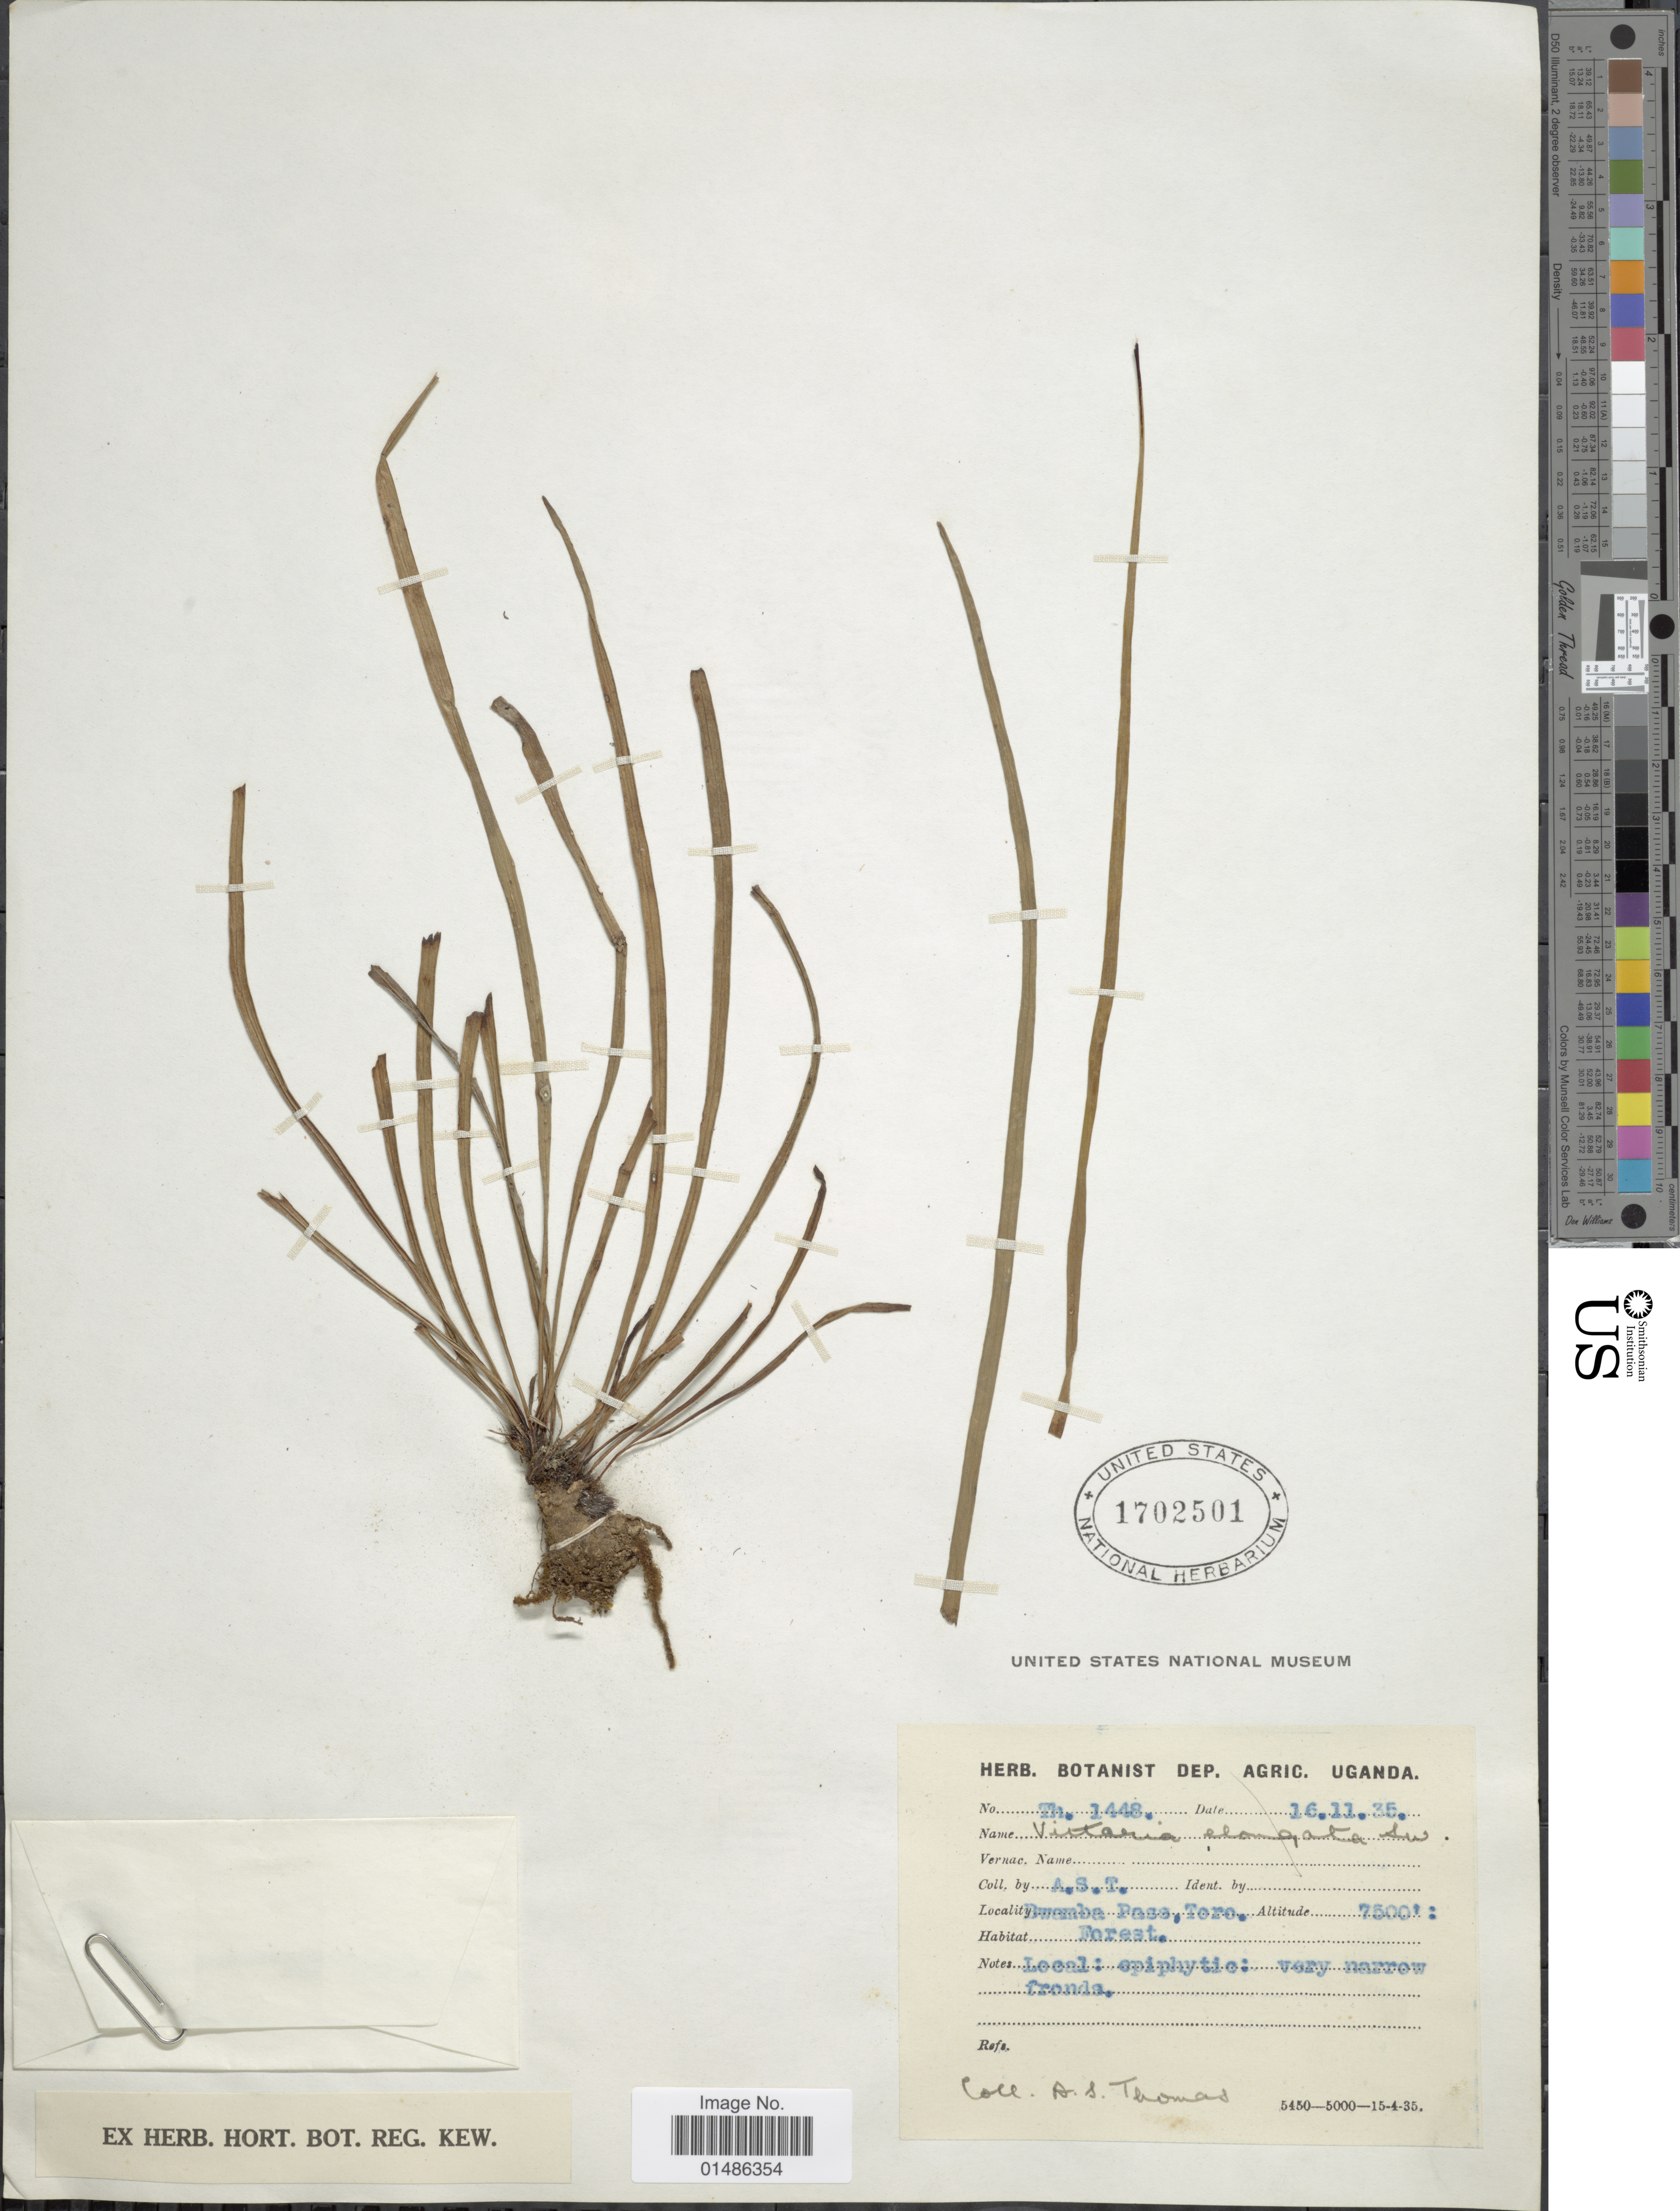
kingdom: Plantae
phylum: Tracheophyta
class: Polypodiopsida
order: Polypodiales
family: Pteridaceae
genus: Haplopteris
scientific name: Haplopteris elongata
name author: (Sw.) Crane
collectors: A. Thomas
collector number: Th. 1448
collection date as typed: Transcribed d/m/y: 16/11/35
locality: Dwamba Pass, Tero. [interpreted]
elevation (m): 2286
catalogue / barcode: US 1702501